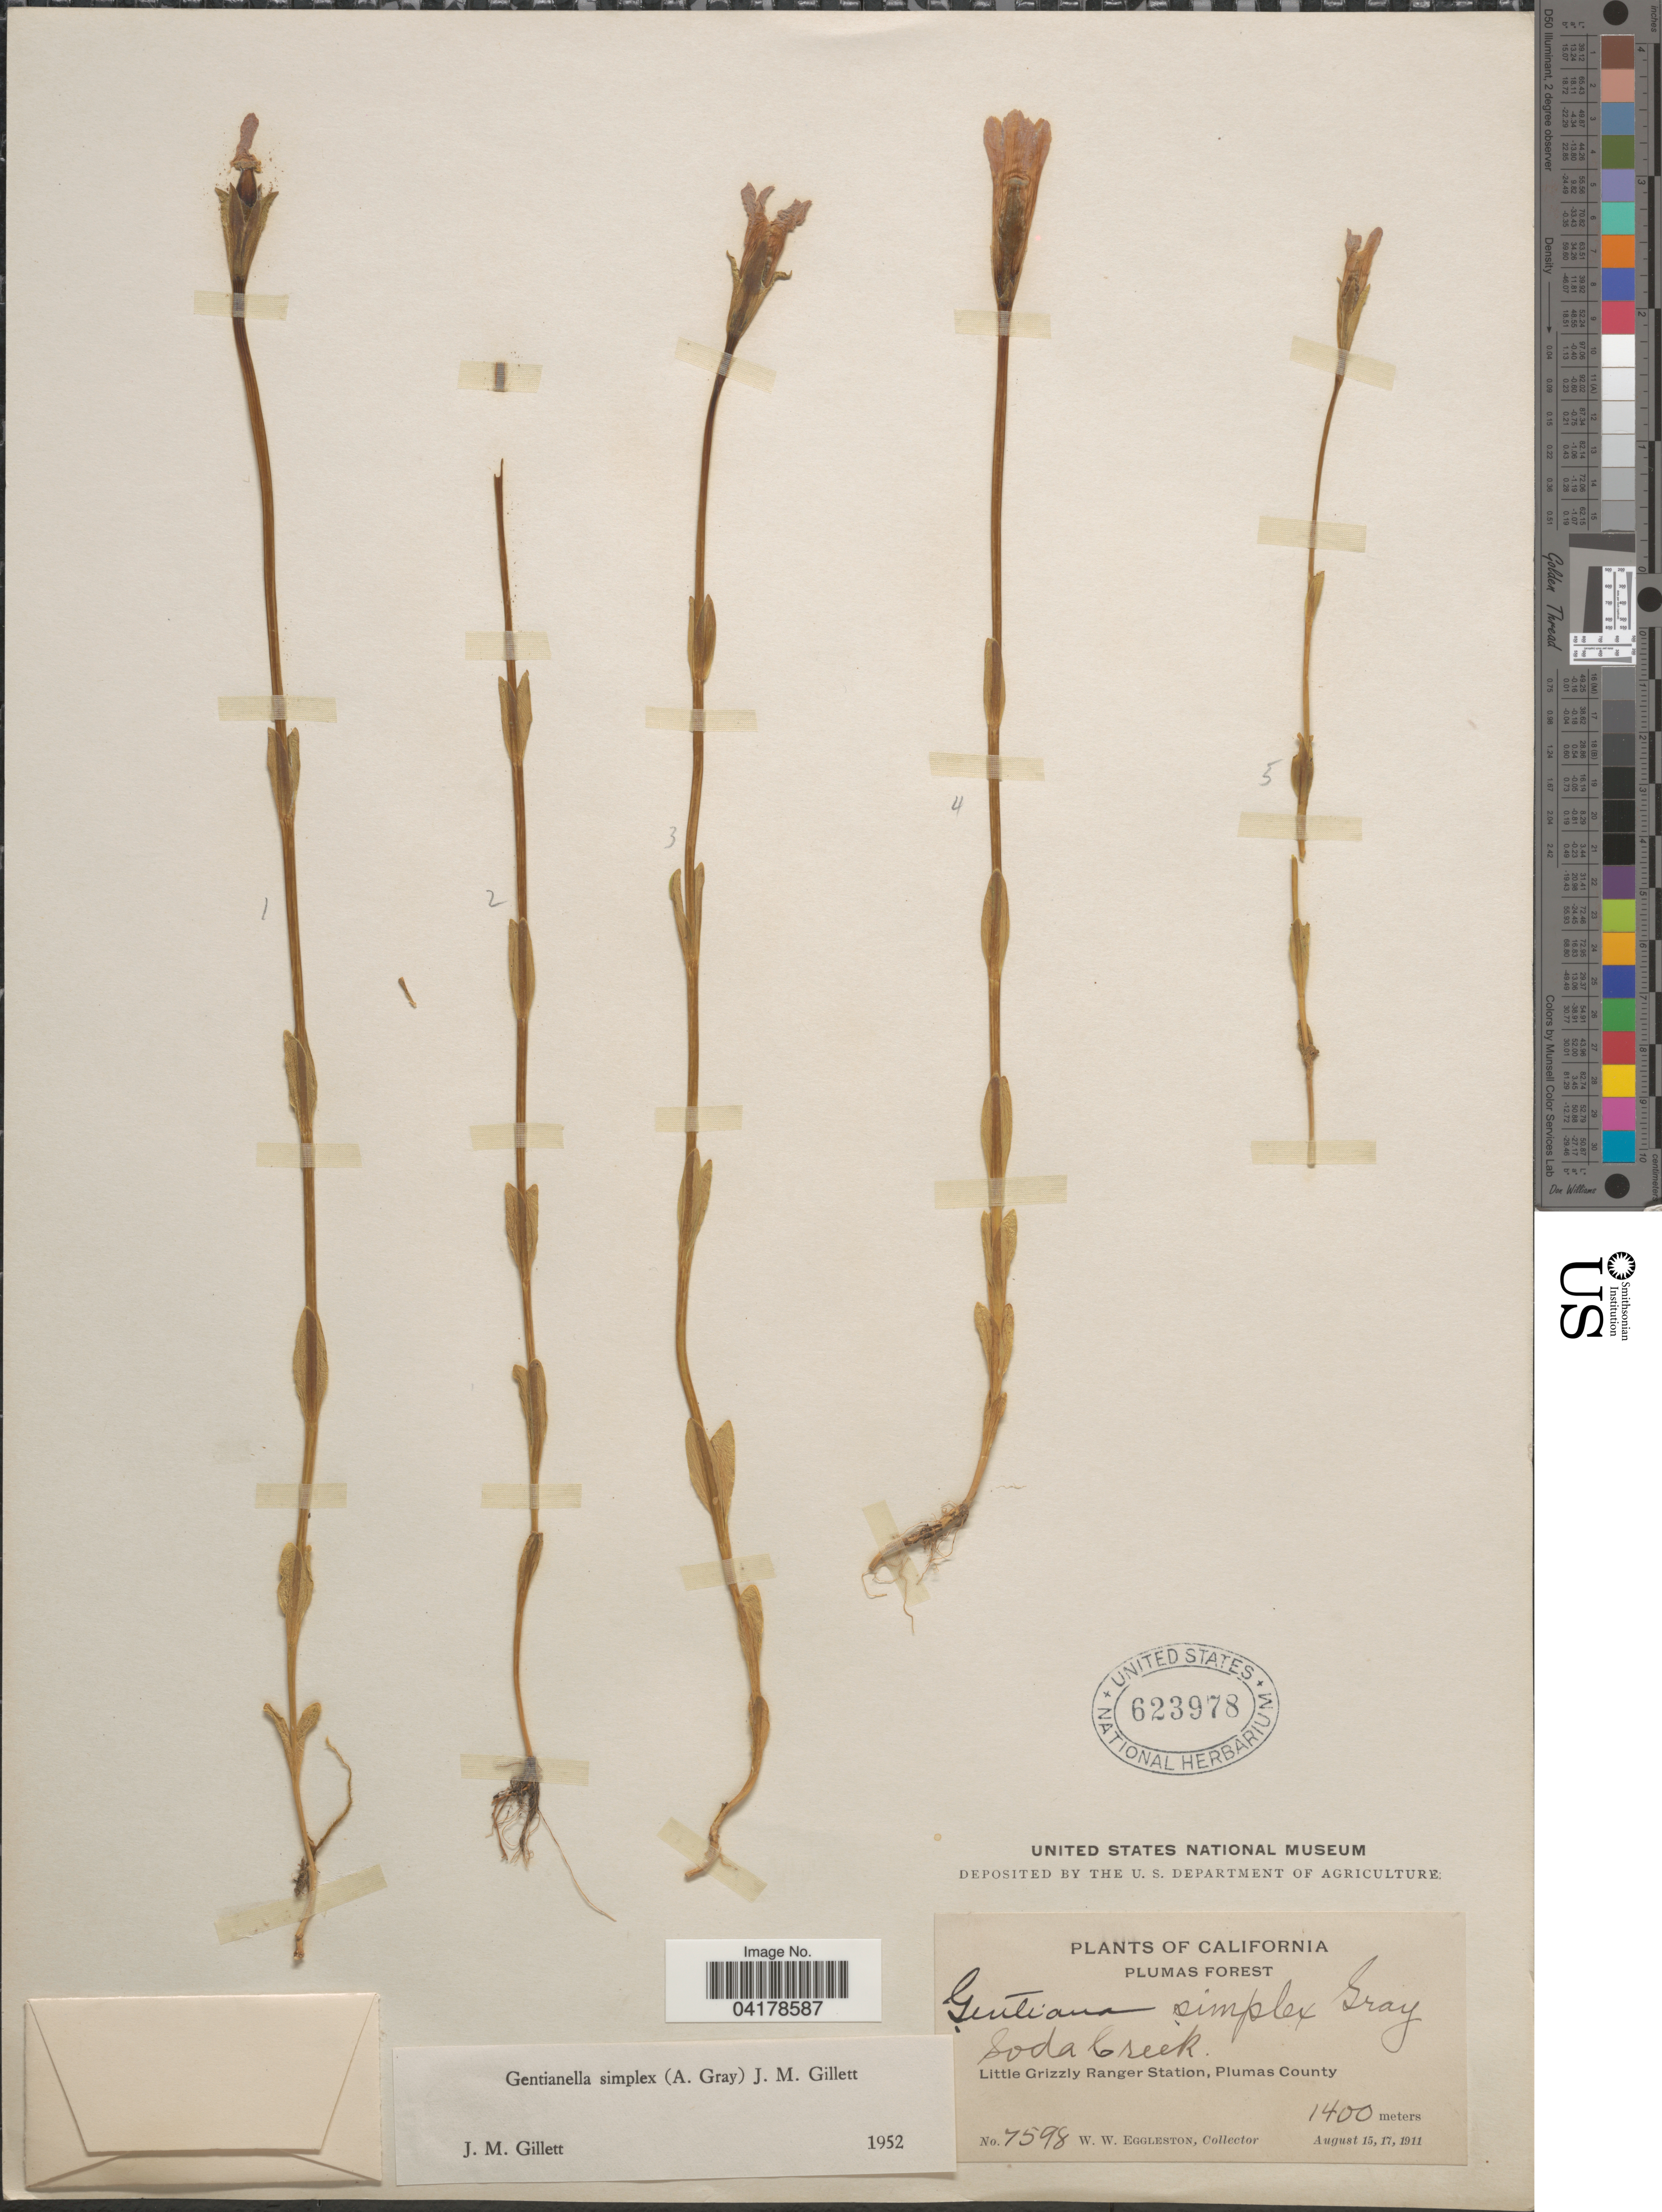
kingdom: Plantae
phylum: Tracheophyta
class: Magnoliopsida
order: Gentianales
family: Gentianaceae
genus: Gentianella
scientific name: Gentianella simplex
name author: (A. Gray) J.M. Gillett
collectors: W. W. Eggleston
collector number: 7598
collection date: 1911-08-15/1911-08-17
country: United States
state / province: California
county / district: Plumas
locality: Plumas Forest. Soda Creek. Little Grizzly Ranger Station, Plumas County.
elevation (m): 1400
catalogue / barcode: US 623978